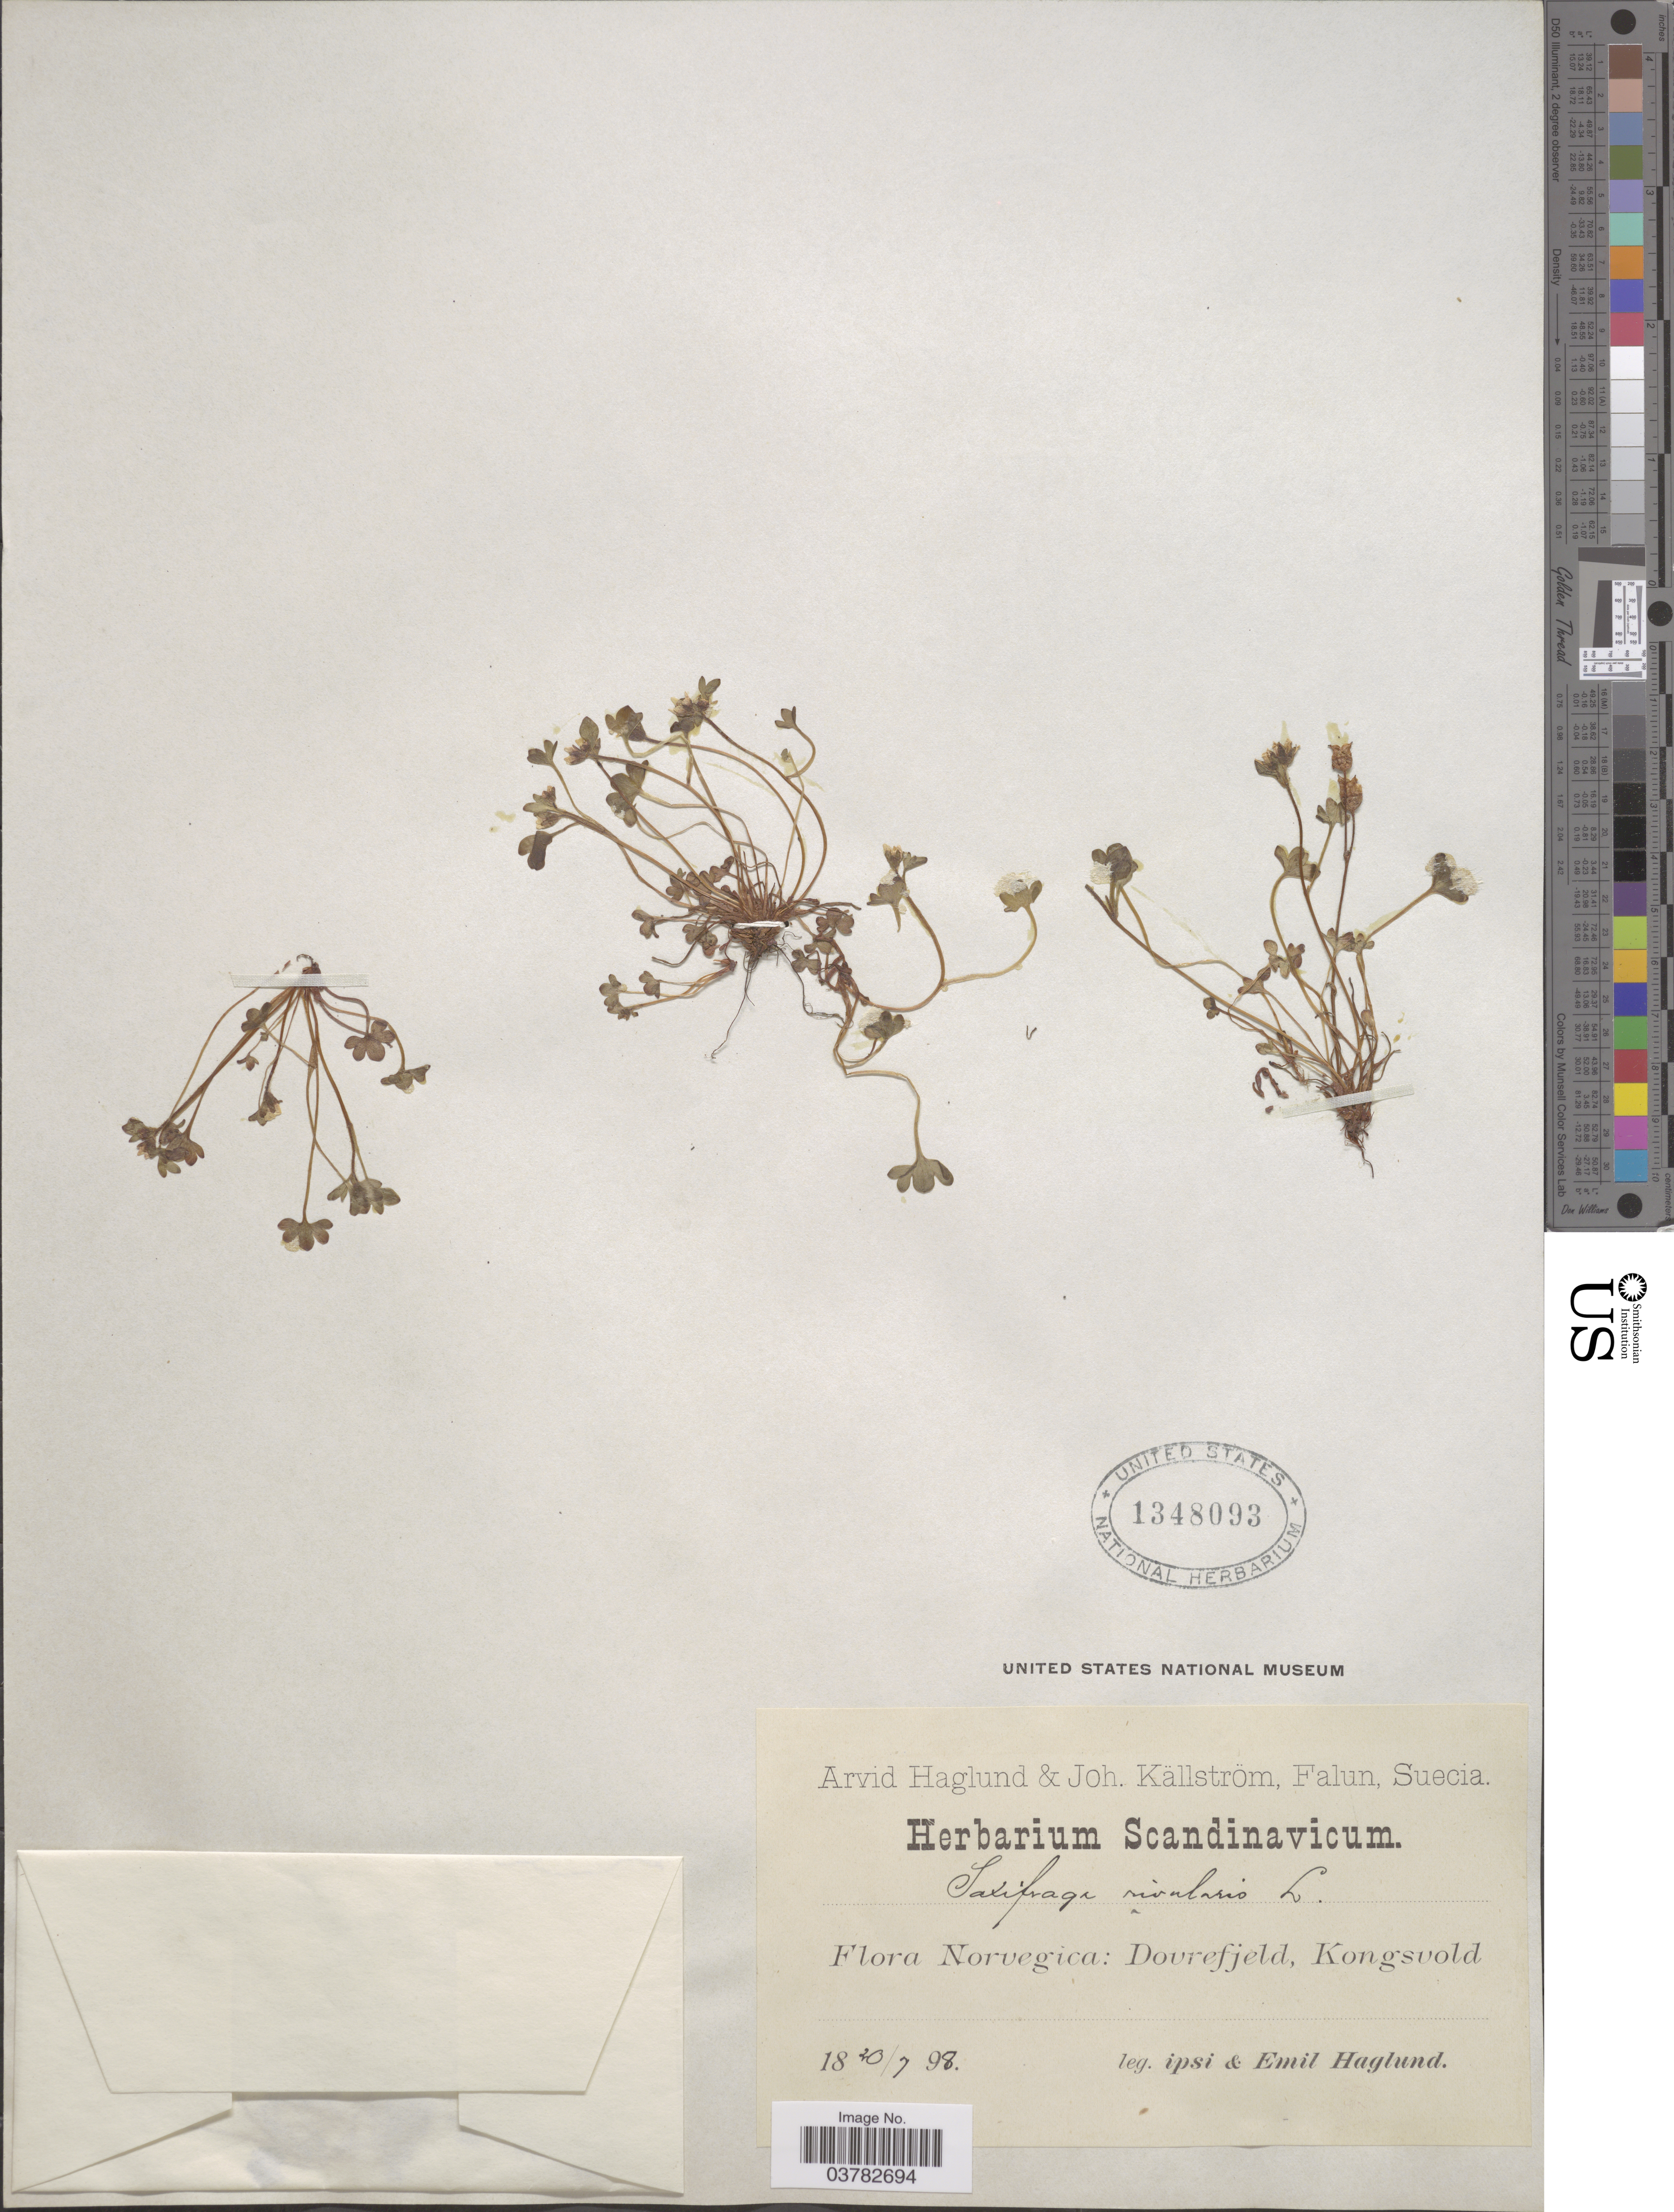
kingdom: Plantae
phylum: Tracheophyta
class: Magnoliopsida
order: Saxifragales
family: Saxifragaceae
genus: Saxifraga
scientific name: Saxifraga rivularis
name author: L.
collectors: A. Haglund & E. Haglund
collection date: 1898-07-30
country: Norway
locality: Norvegica: Dovrefjeld, Kongsvold.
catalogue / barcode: US 1348093